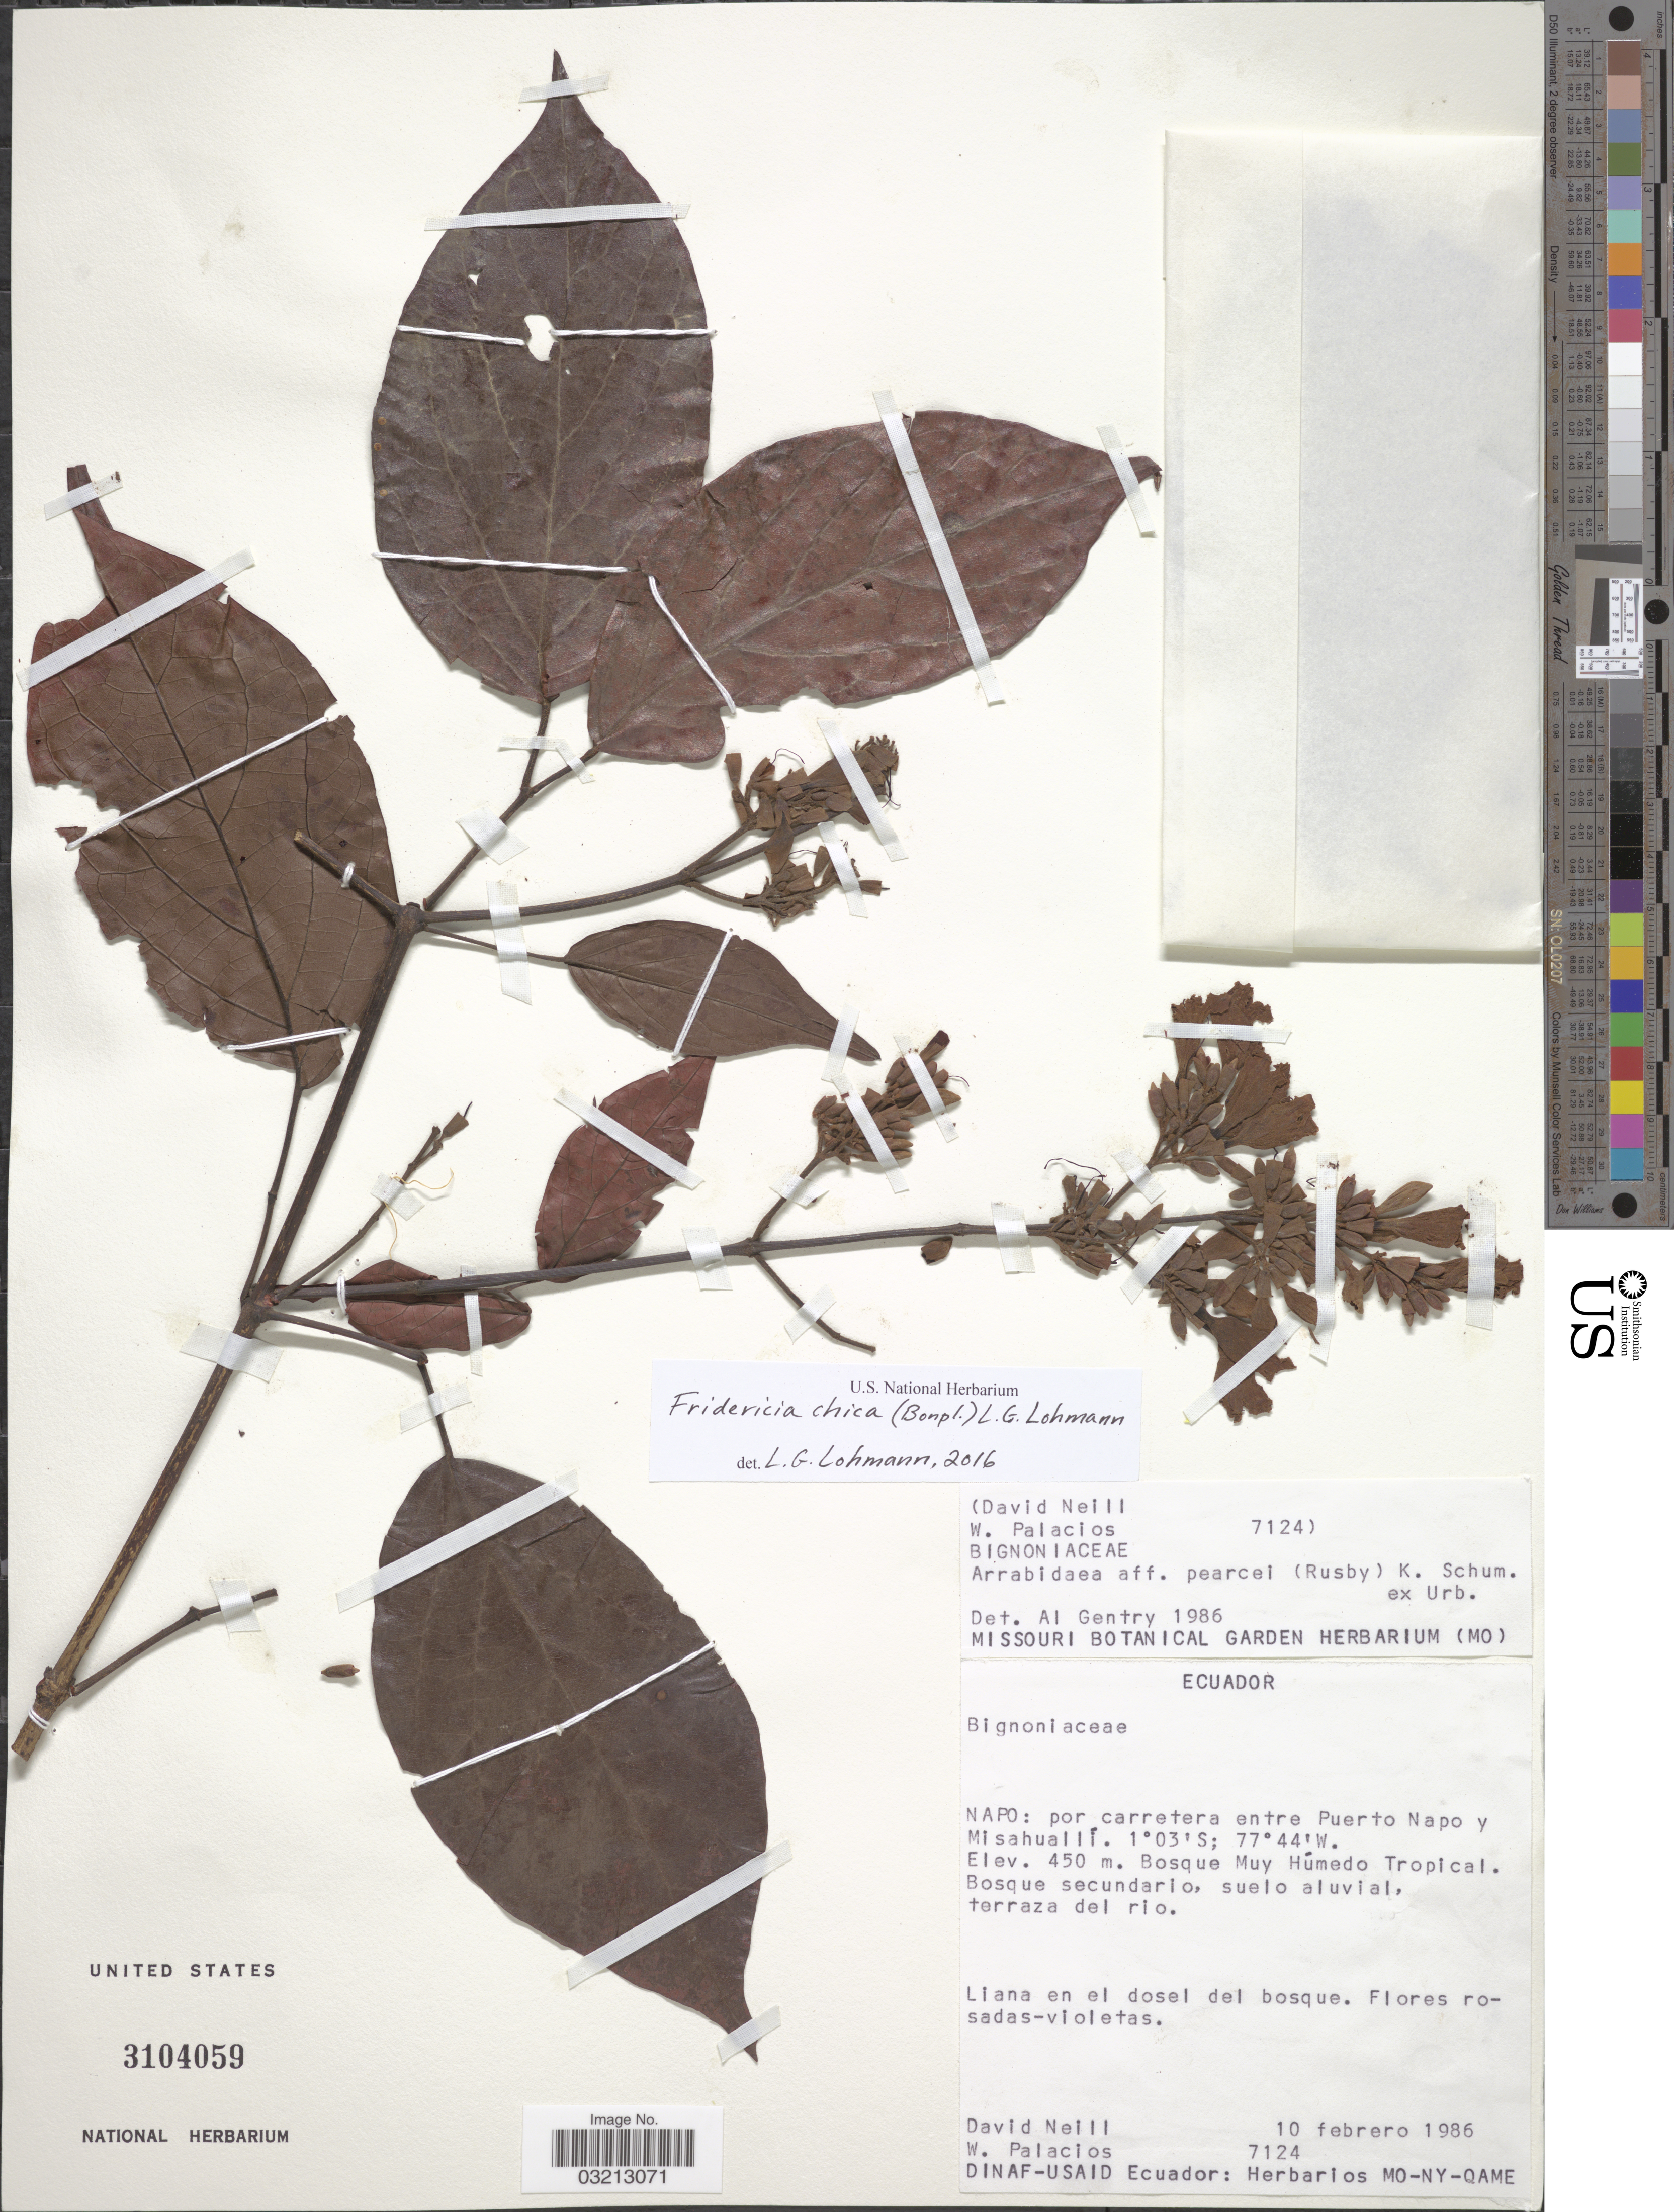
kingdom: Plantae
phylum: Tracheophyta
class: Magnoliopsida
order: Lamiales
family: Bignoniaceae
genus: Fridericia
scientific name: Fridericia chica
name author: (Bonpl.) L.G. Lohmann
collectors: D. Neill & W. Palacios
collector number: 7124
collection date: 1986-02-10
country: Ecuador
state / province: Napo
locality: Por carretera entre Puerto Napo y Misahualli.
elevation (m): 450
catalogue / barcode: US 3104059